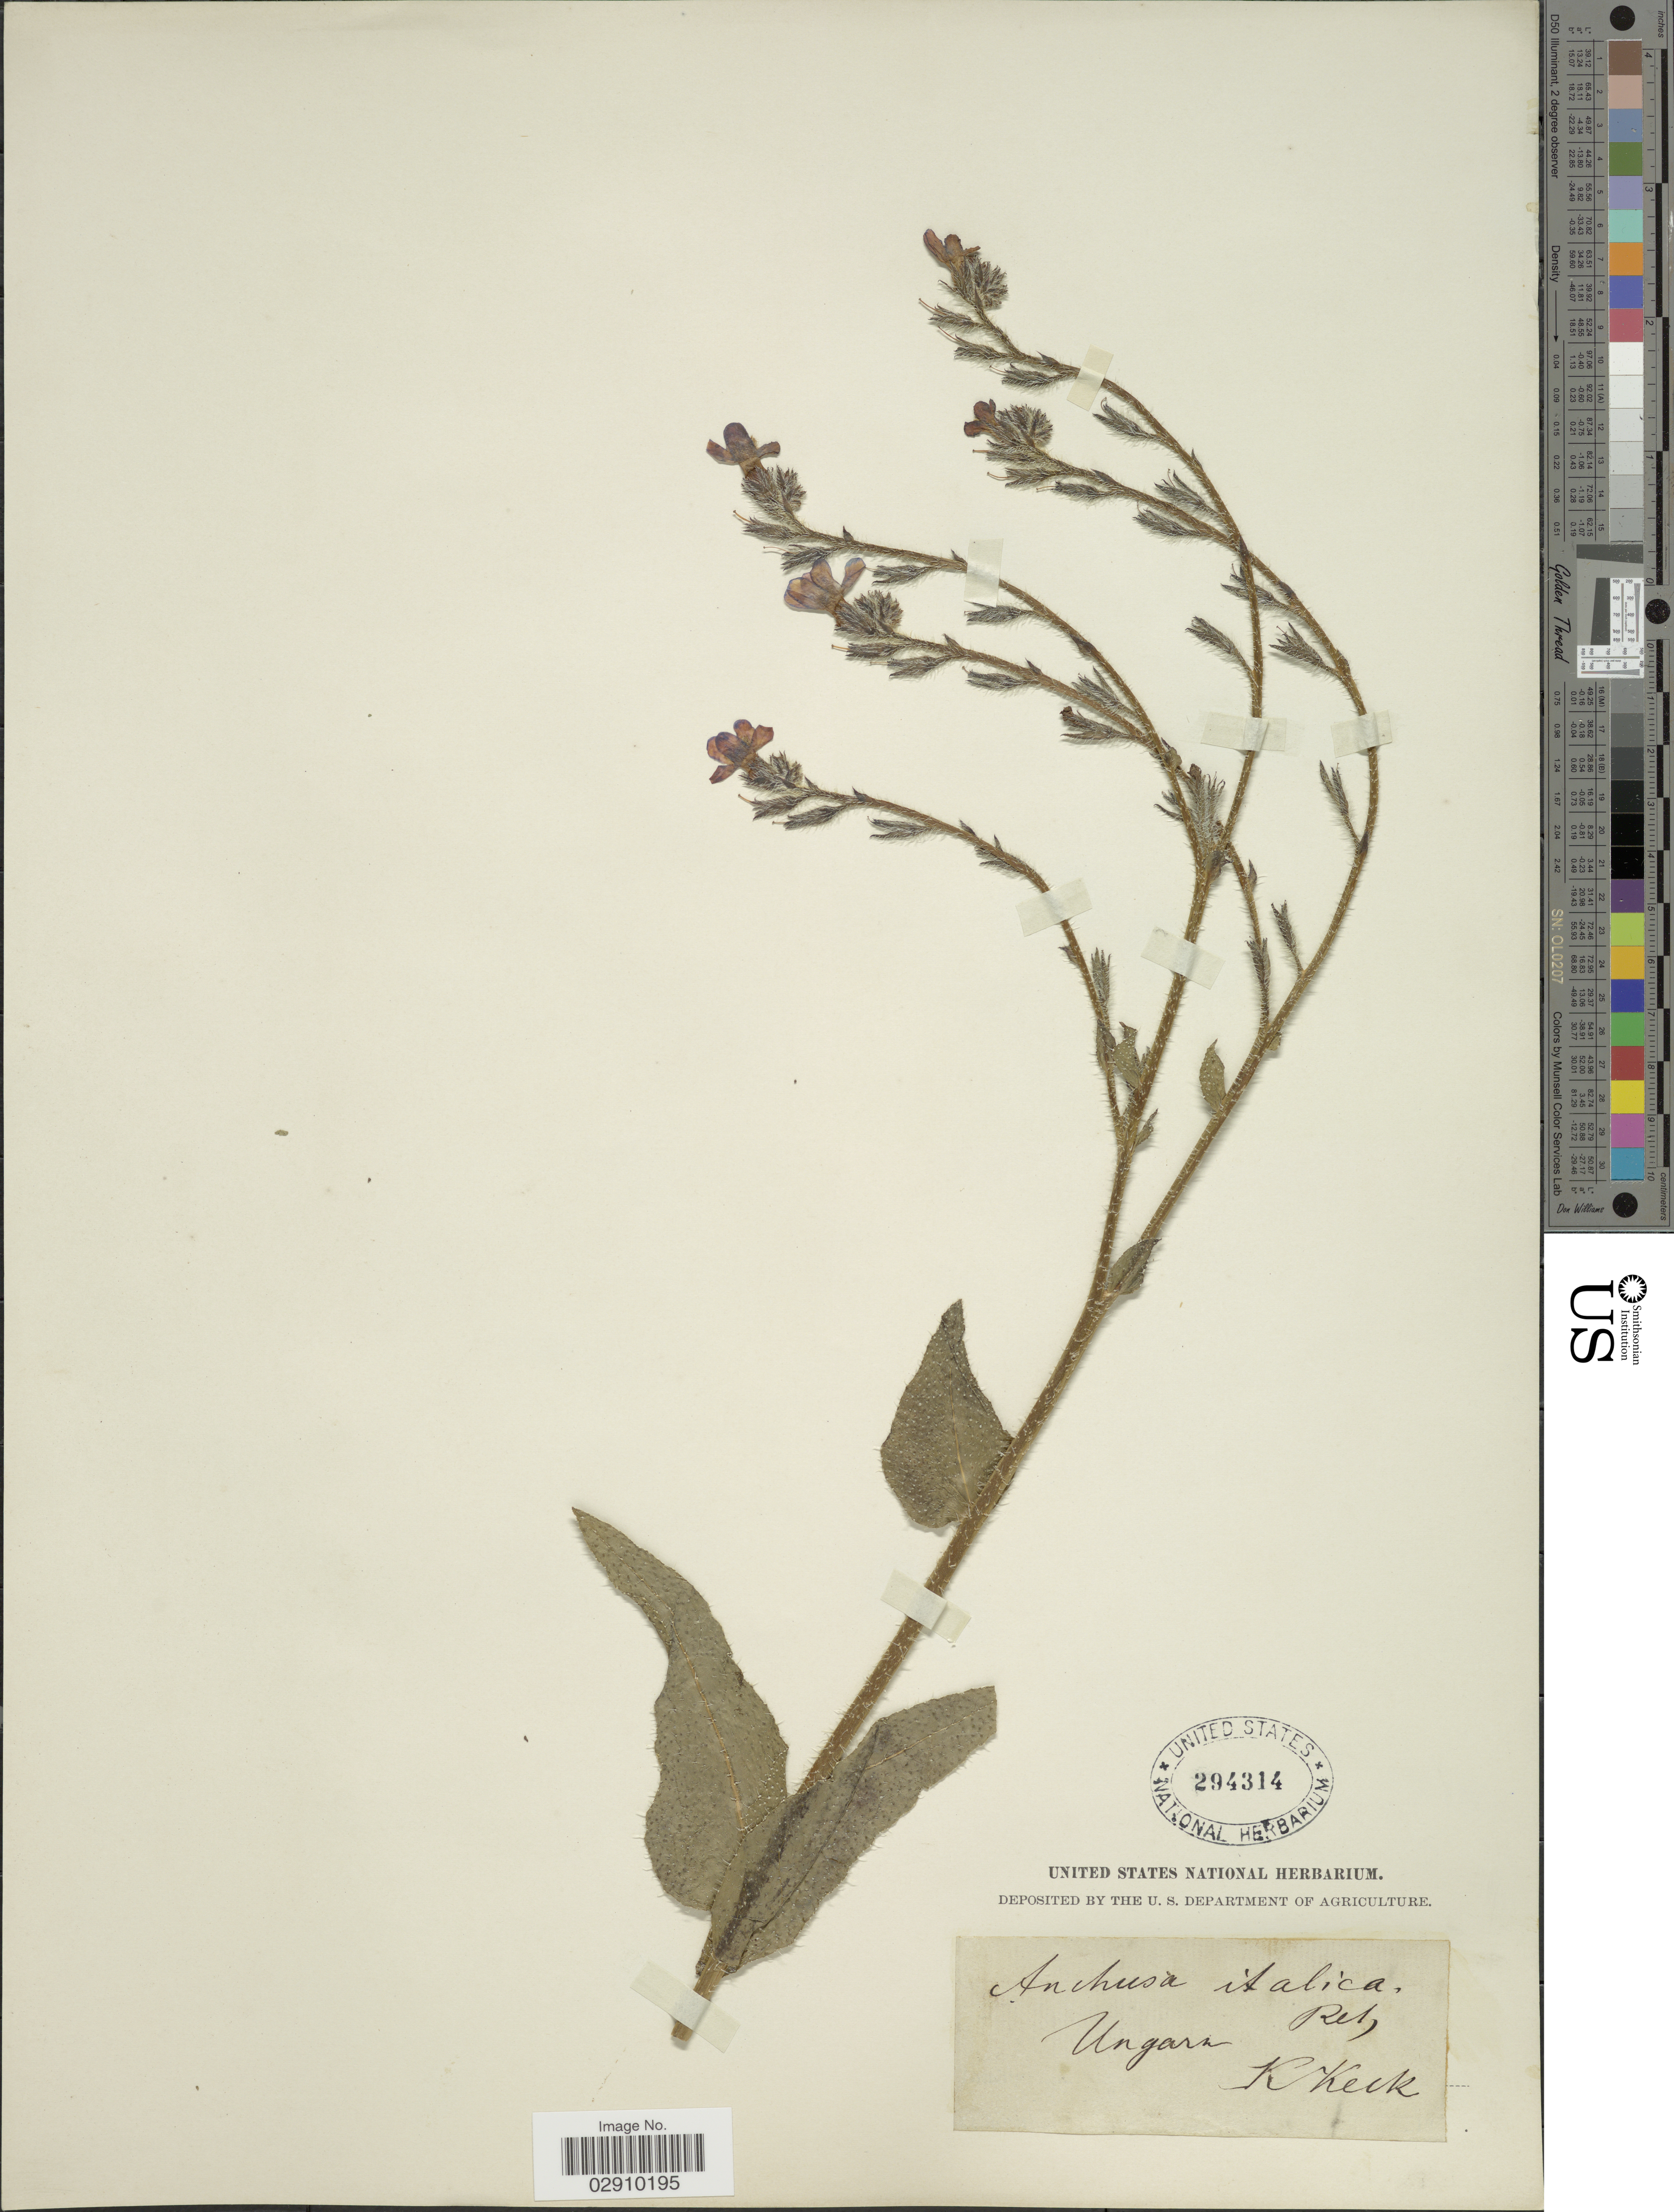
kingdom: Plantae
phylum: Tracheophyta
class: Magnoliopsida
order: Boraginales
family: Boraginaceae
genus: Anchusa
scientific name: Anchusa italica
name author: Retz.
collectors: K. Keck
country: Hungary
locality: Ungarn.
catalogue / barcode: US 294314